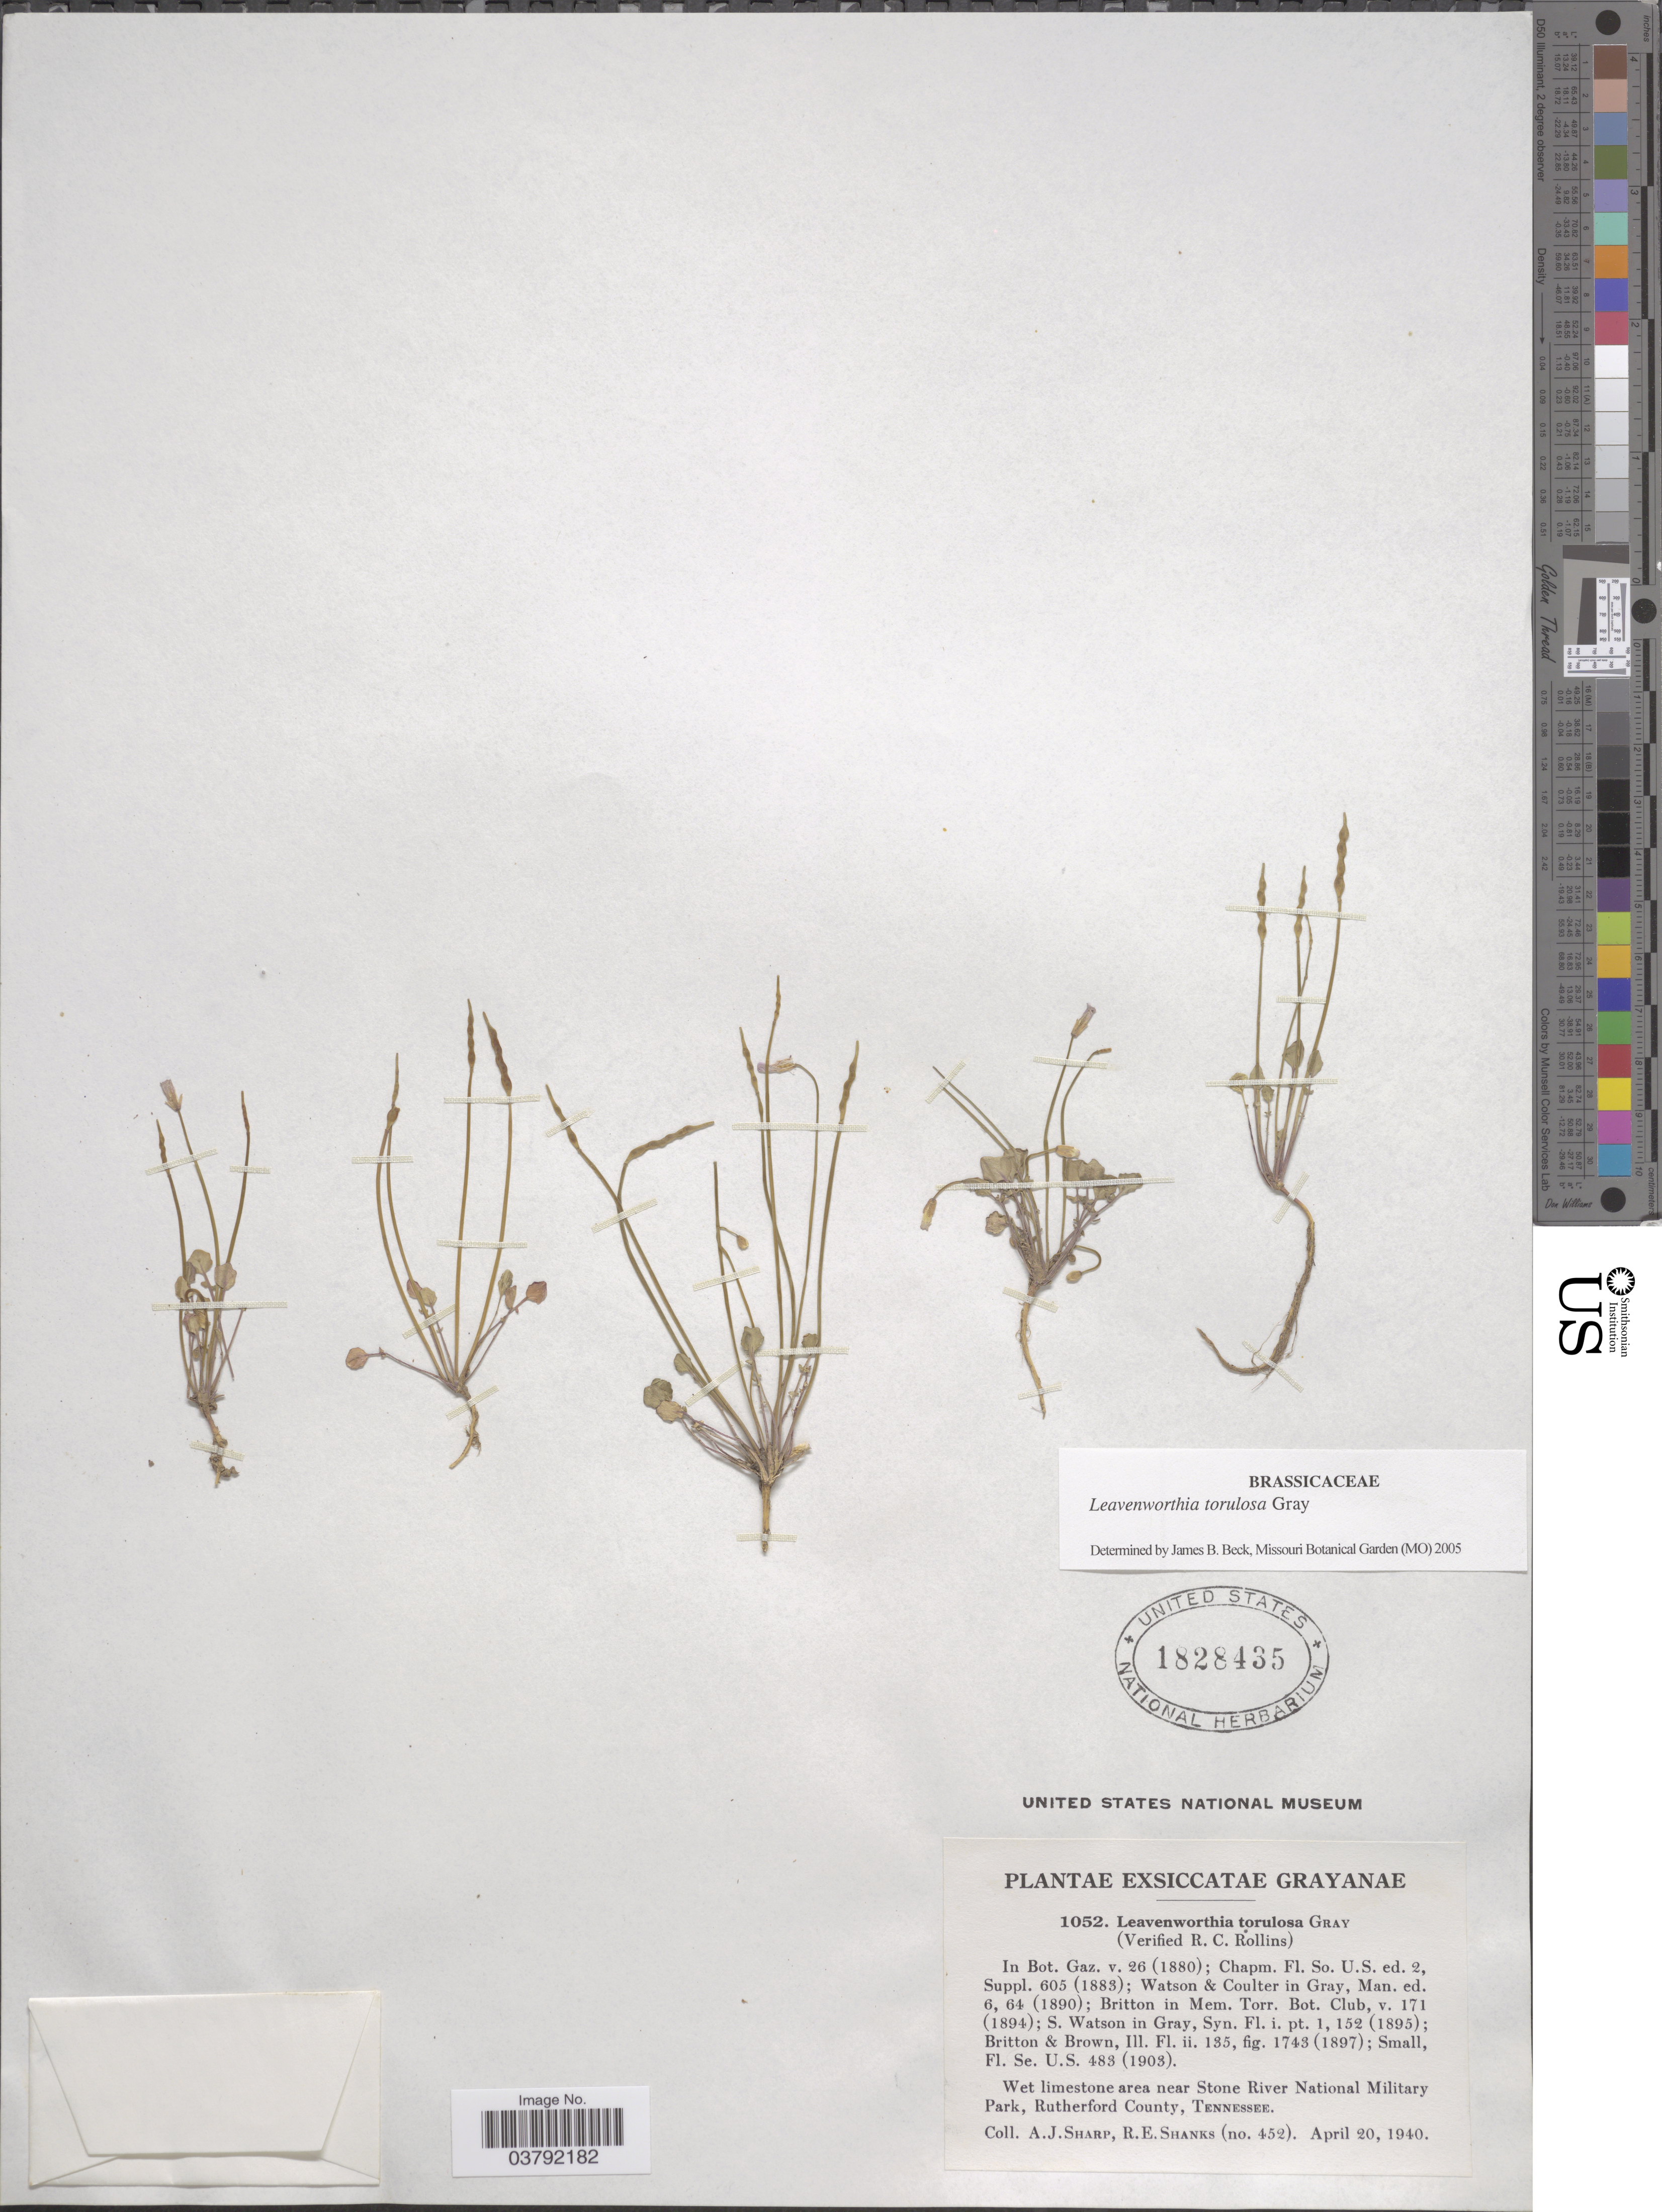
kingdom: Plantae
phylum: Tracheophyta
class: Magnoliopsida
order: Brassicales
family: Brassicaceae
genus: Leavenworthia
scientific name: Leavenworthia torulosa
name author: A. Gray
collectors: A. J. Sharp & R. Shanks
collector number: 452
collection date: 1940-04-20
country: United States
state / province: Tennessee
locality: Wet limestone area near Stone River National Military Park, Rutherford County.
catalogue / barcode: US 1828435